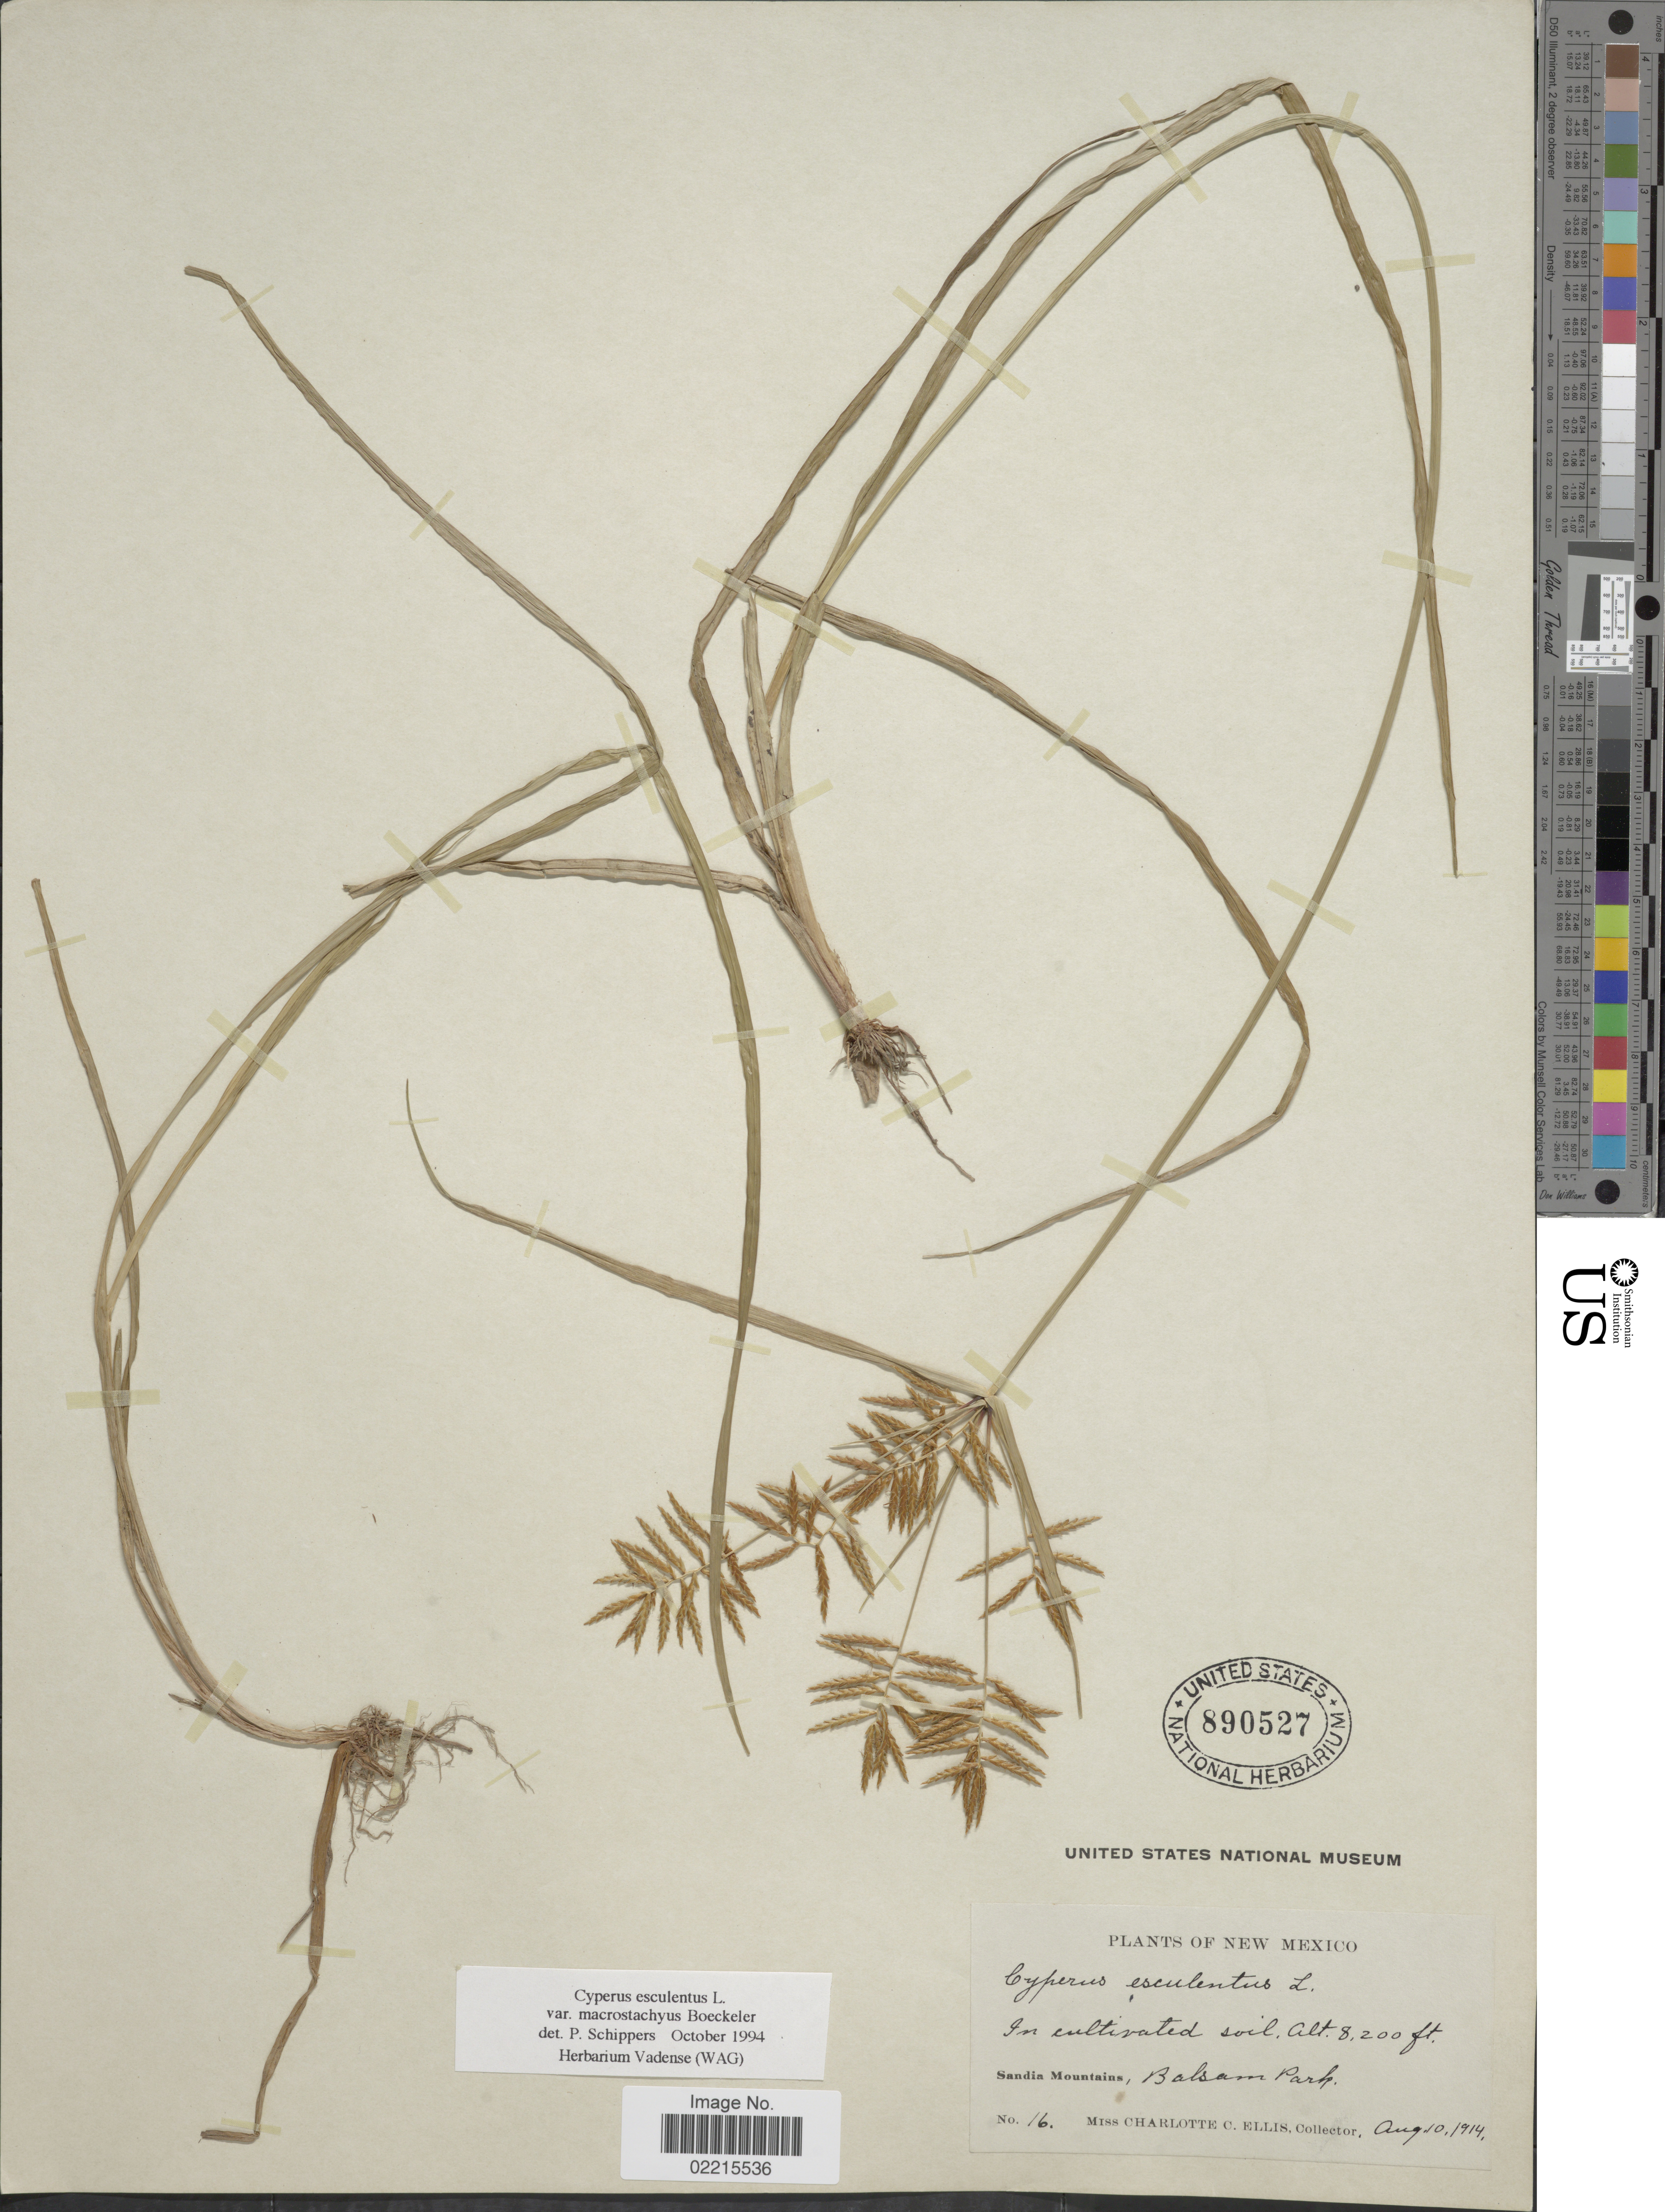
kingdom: Plantae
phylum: Tracheophyta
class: Liliopsida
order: Poales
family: Cyperaceae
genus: Cyperus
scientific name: Cyperus esculentus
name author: L.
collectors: C. C. Ellis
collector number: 16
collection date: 1914-08-10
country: United States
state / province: New Mexico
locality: In cultivated soil, Sandia Mountains, Balsam Park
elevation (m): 2499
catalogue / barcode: US 890527